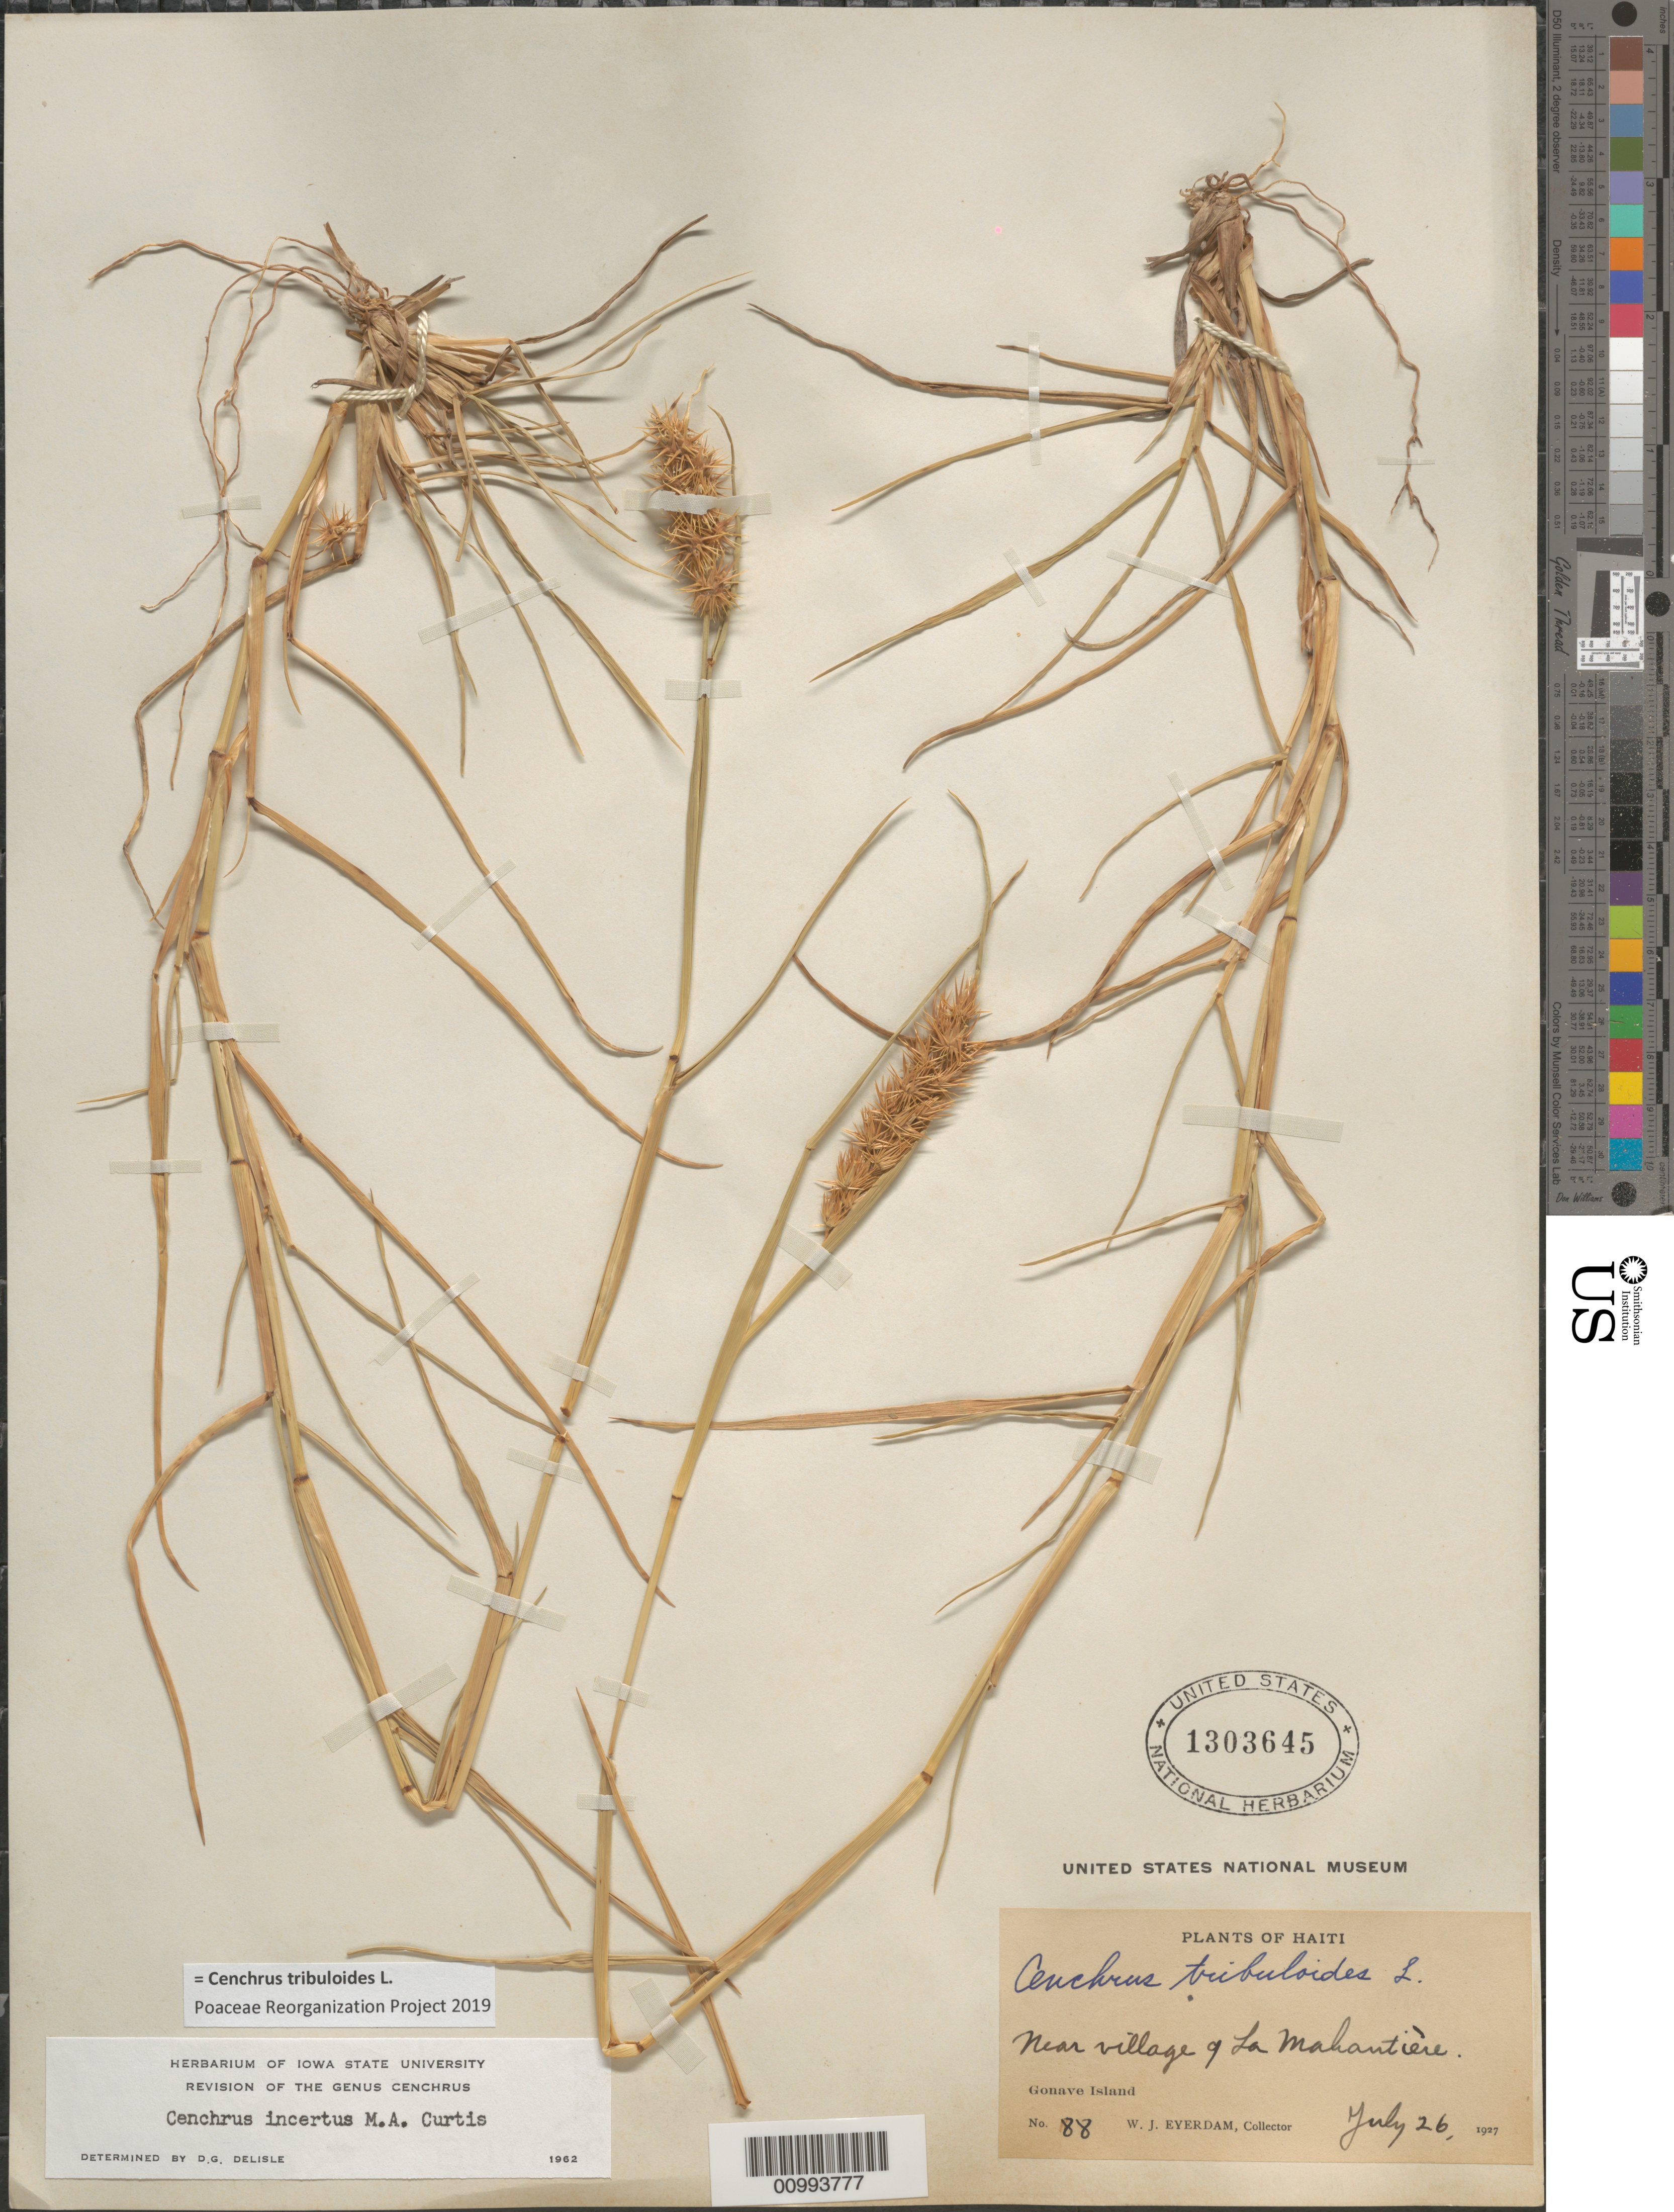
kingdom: Plantae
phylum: Tracheophyta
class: Liliopsida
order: Poales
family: Poaceae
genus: Cenchrus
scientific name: Cenchrus tribuloides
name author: L.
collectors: W. J. Eyerdam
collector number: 88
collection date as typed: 26 Jul 1927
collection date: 1927-07-26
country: Haiti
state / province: Óuest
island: Île de la Gonâve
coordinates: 0 N, 0 E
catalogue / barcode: US 1303645